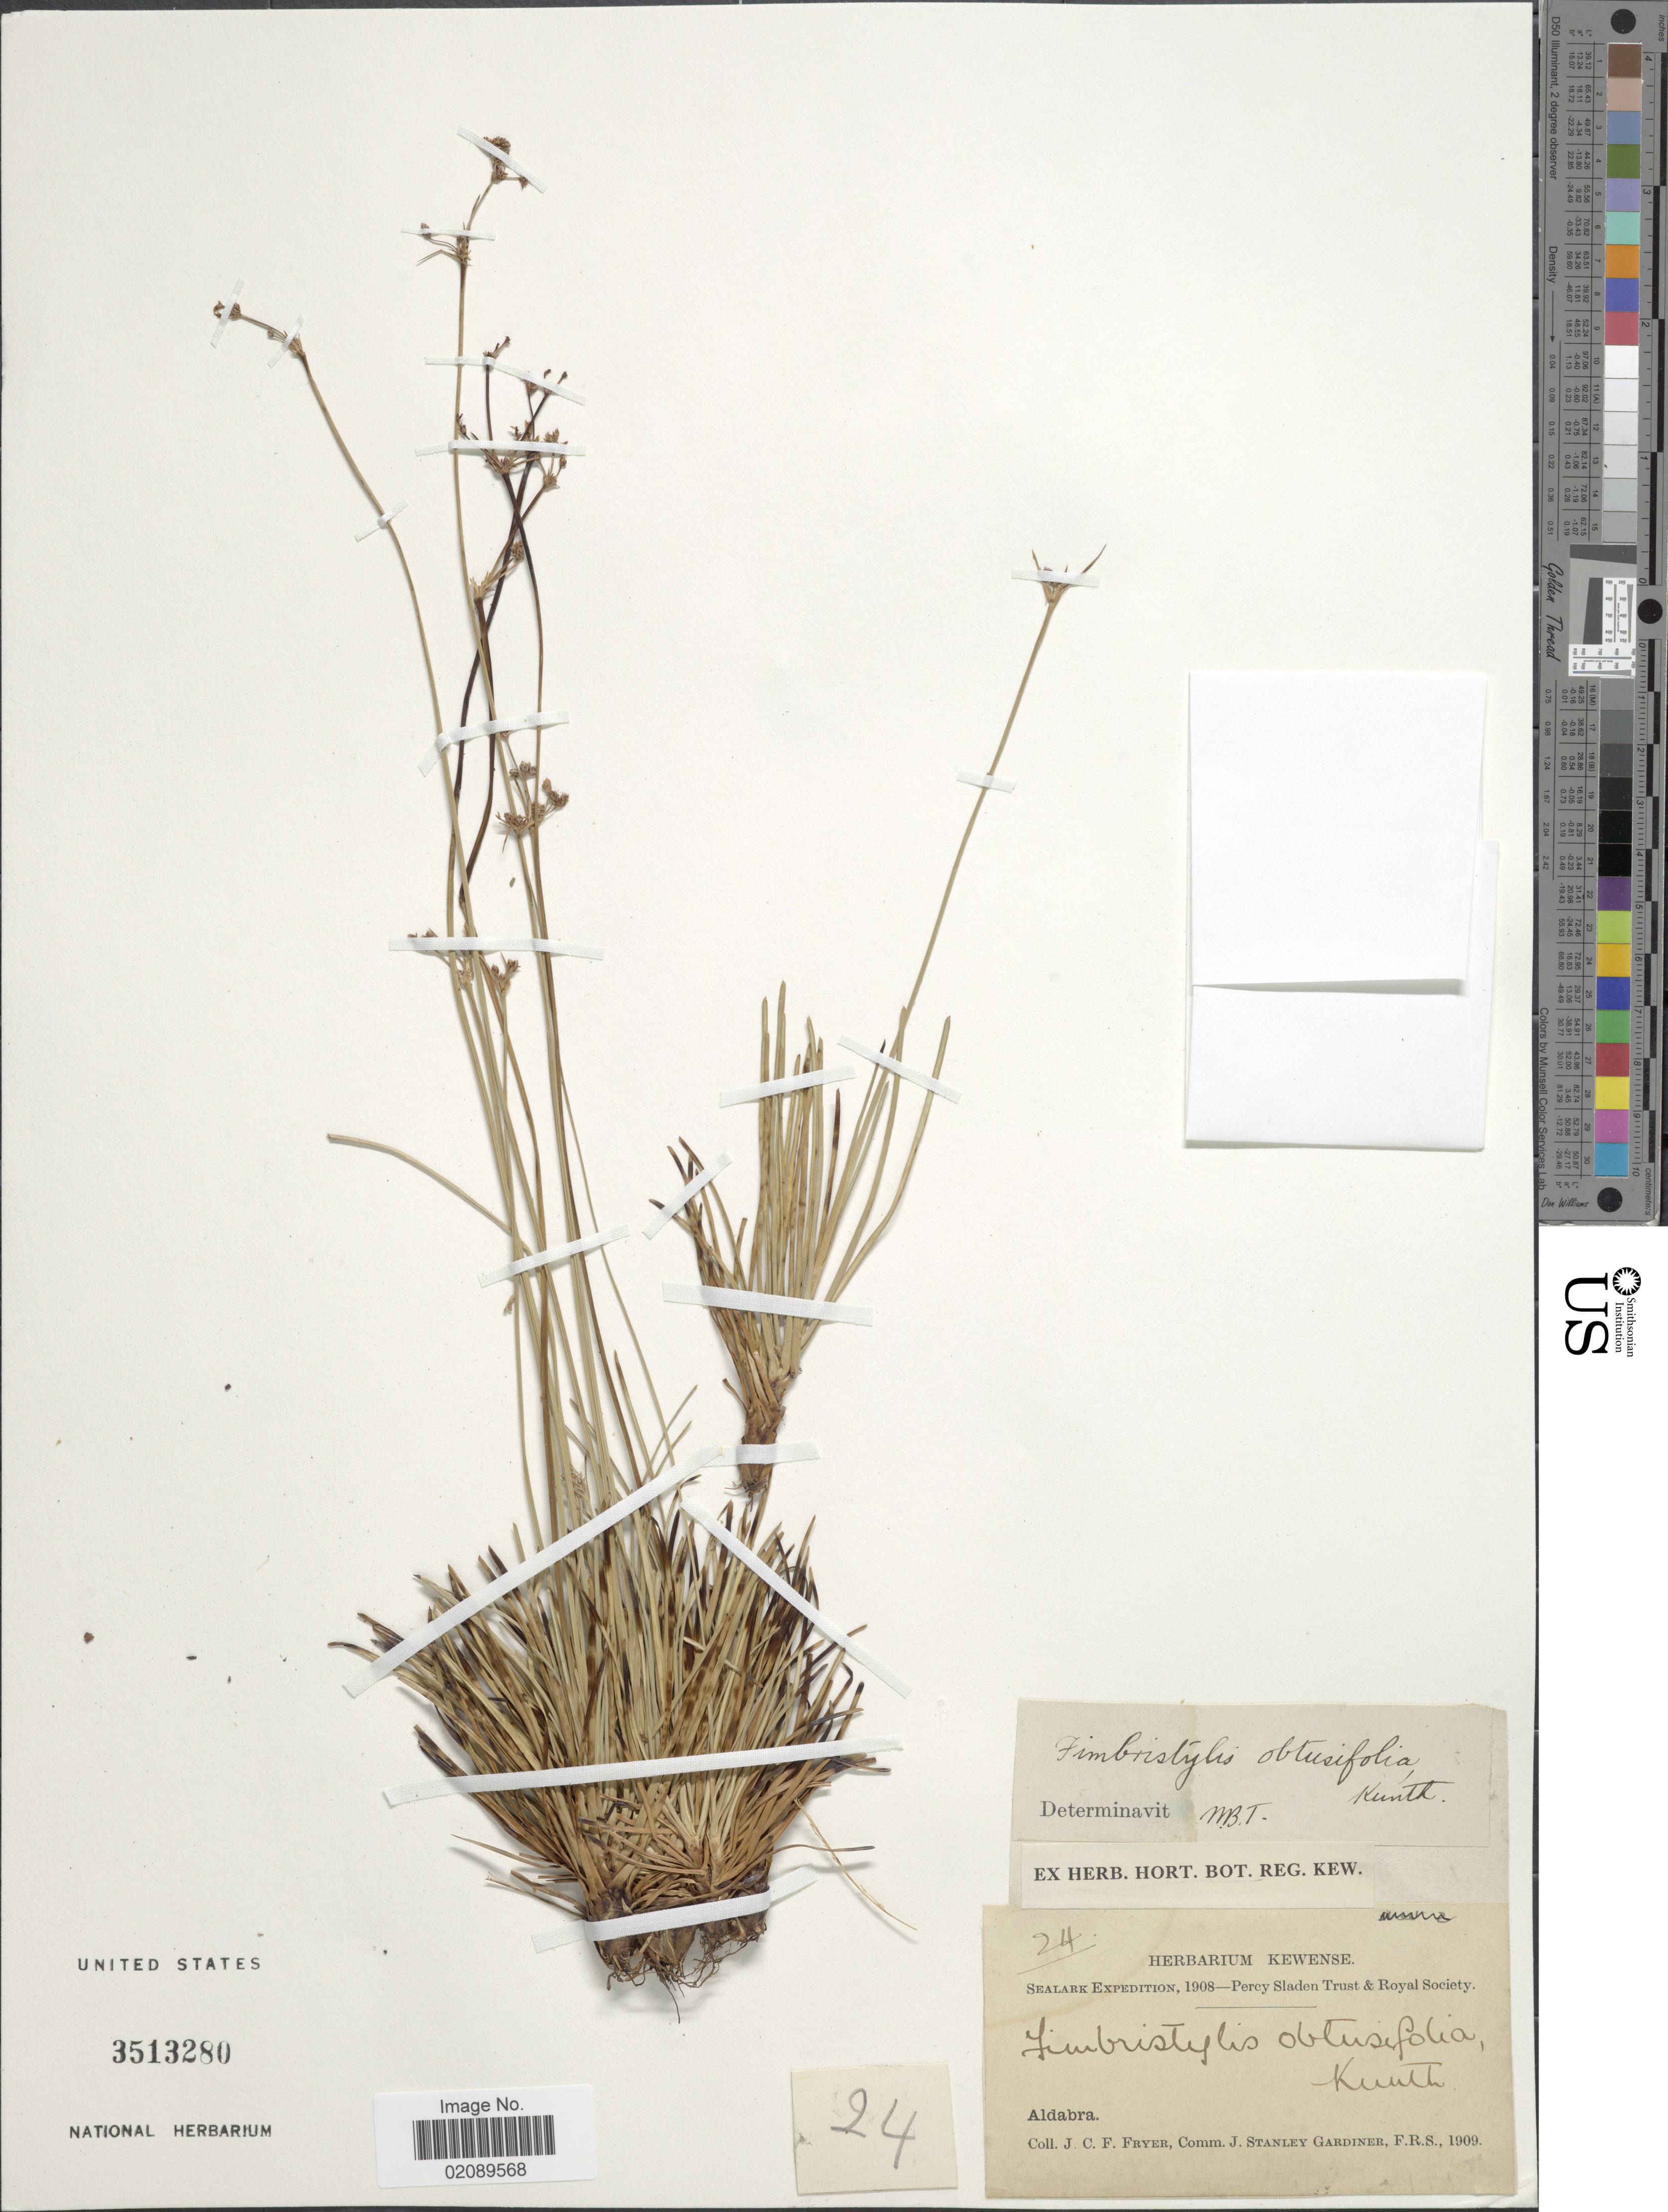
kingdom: Plantae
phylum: Tracheophyta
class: Liliopsida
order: Poales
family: Cyperaceae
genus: Fimbristylis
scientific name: Fimbristylis cymosa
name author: R. Br.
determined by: Strong, Mark T., (BOT), Smithsonian Institution - National Museum of Natural History (UNITED STATES)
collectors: J. Fryer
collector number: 24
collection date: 1909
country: Seychelles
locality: Aldabra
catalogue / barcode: US 3513280